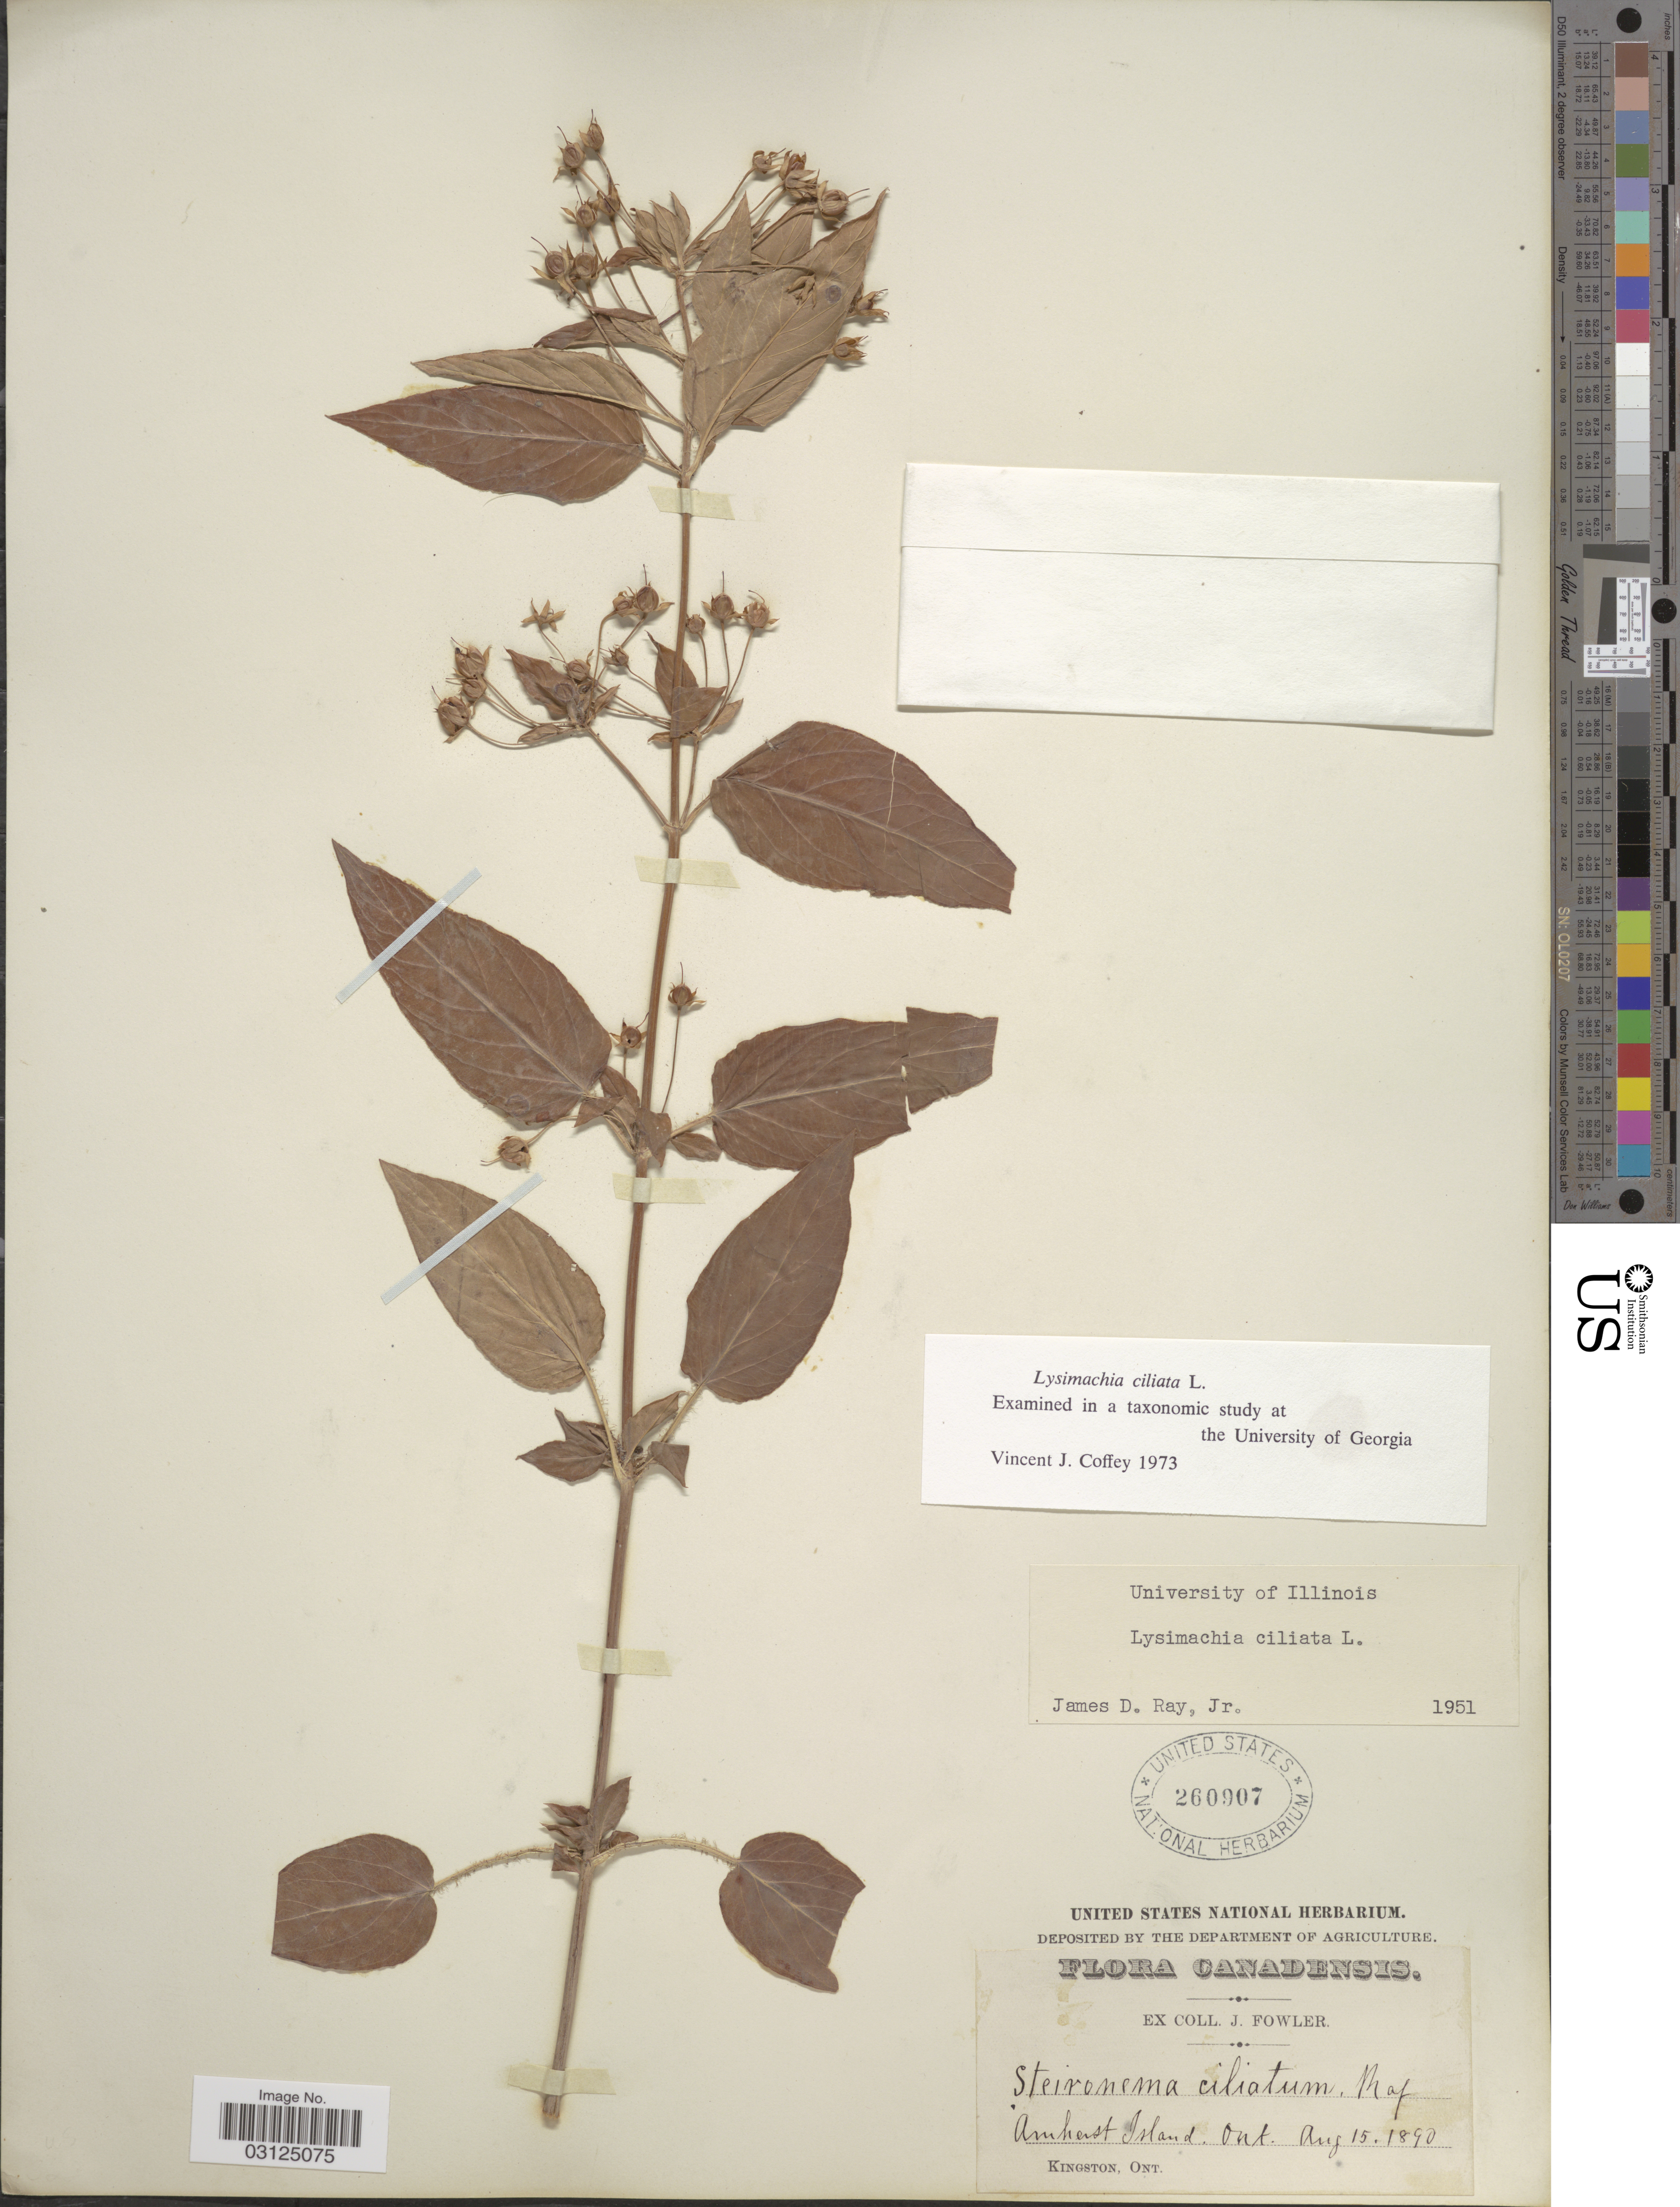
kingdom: Plantae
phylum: Tracheophyta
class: Magnoliopsida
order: Ericales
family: Primulaceae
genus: Lysimachia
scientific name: Lysimachia ciliata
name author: L.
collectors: J. Fowler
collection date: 1890-08-15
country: Canada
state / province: Ontario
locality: Amherst Island.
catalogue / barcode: US 260907